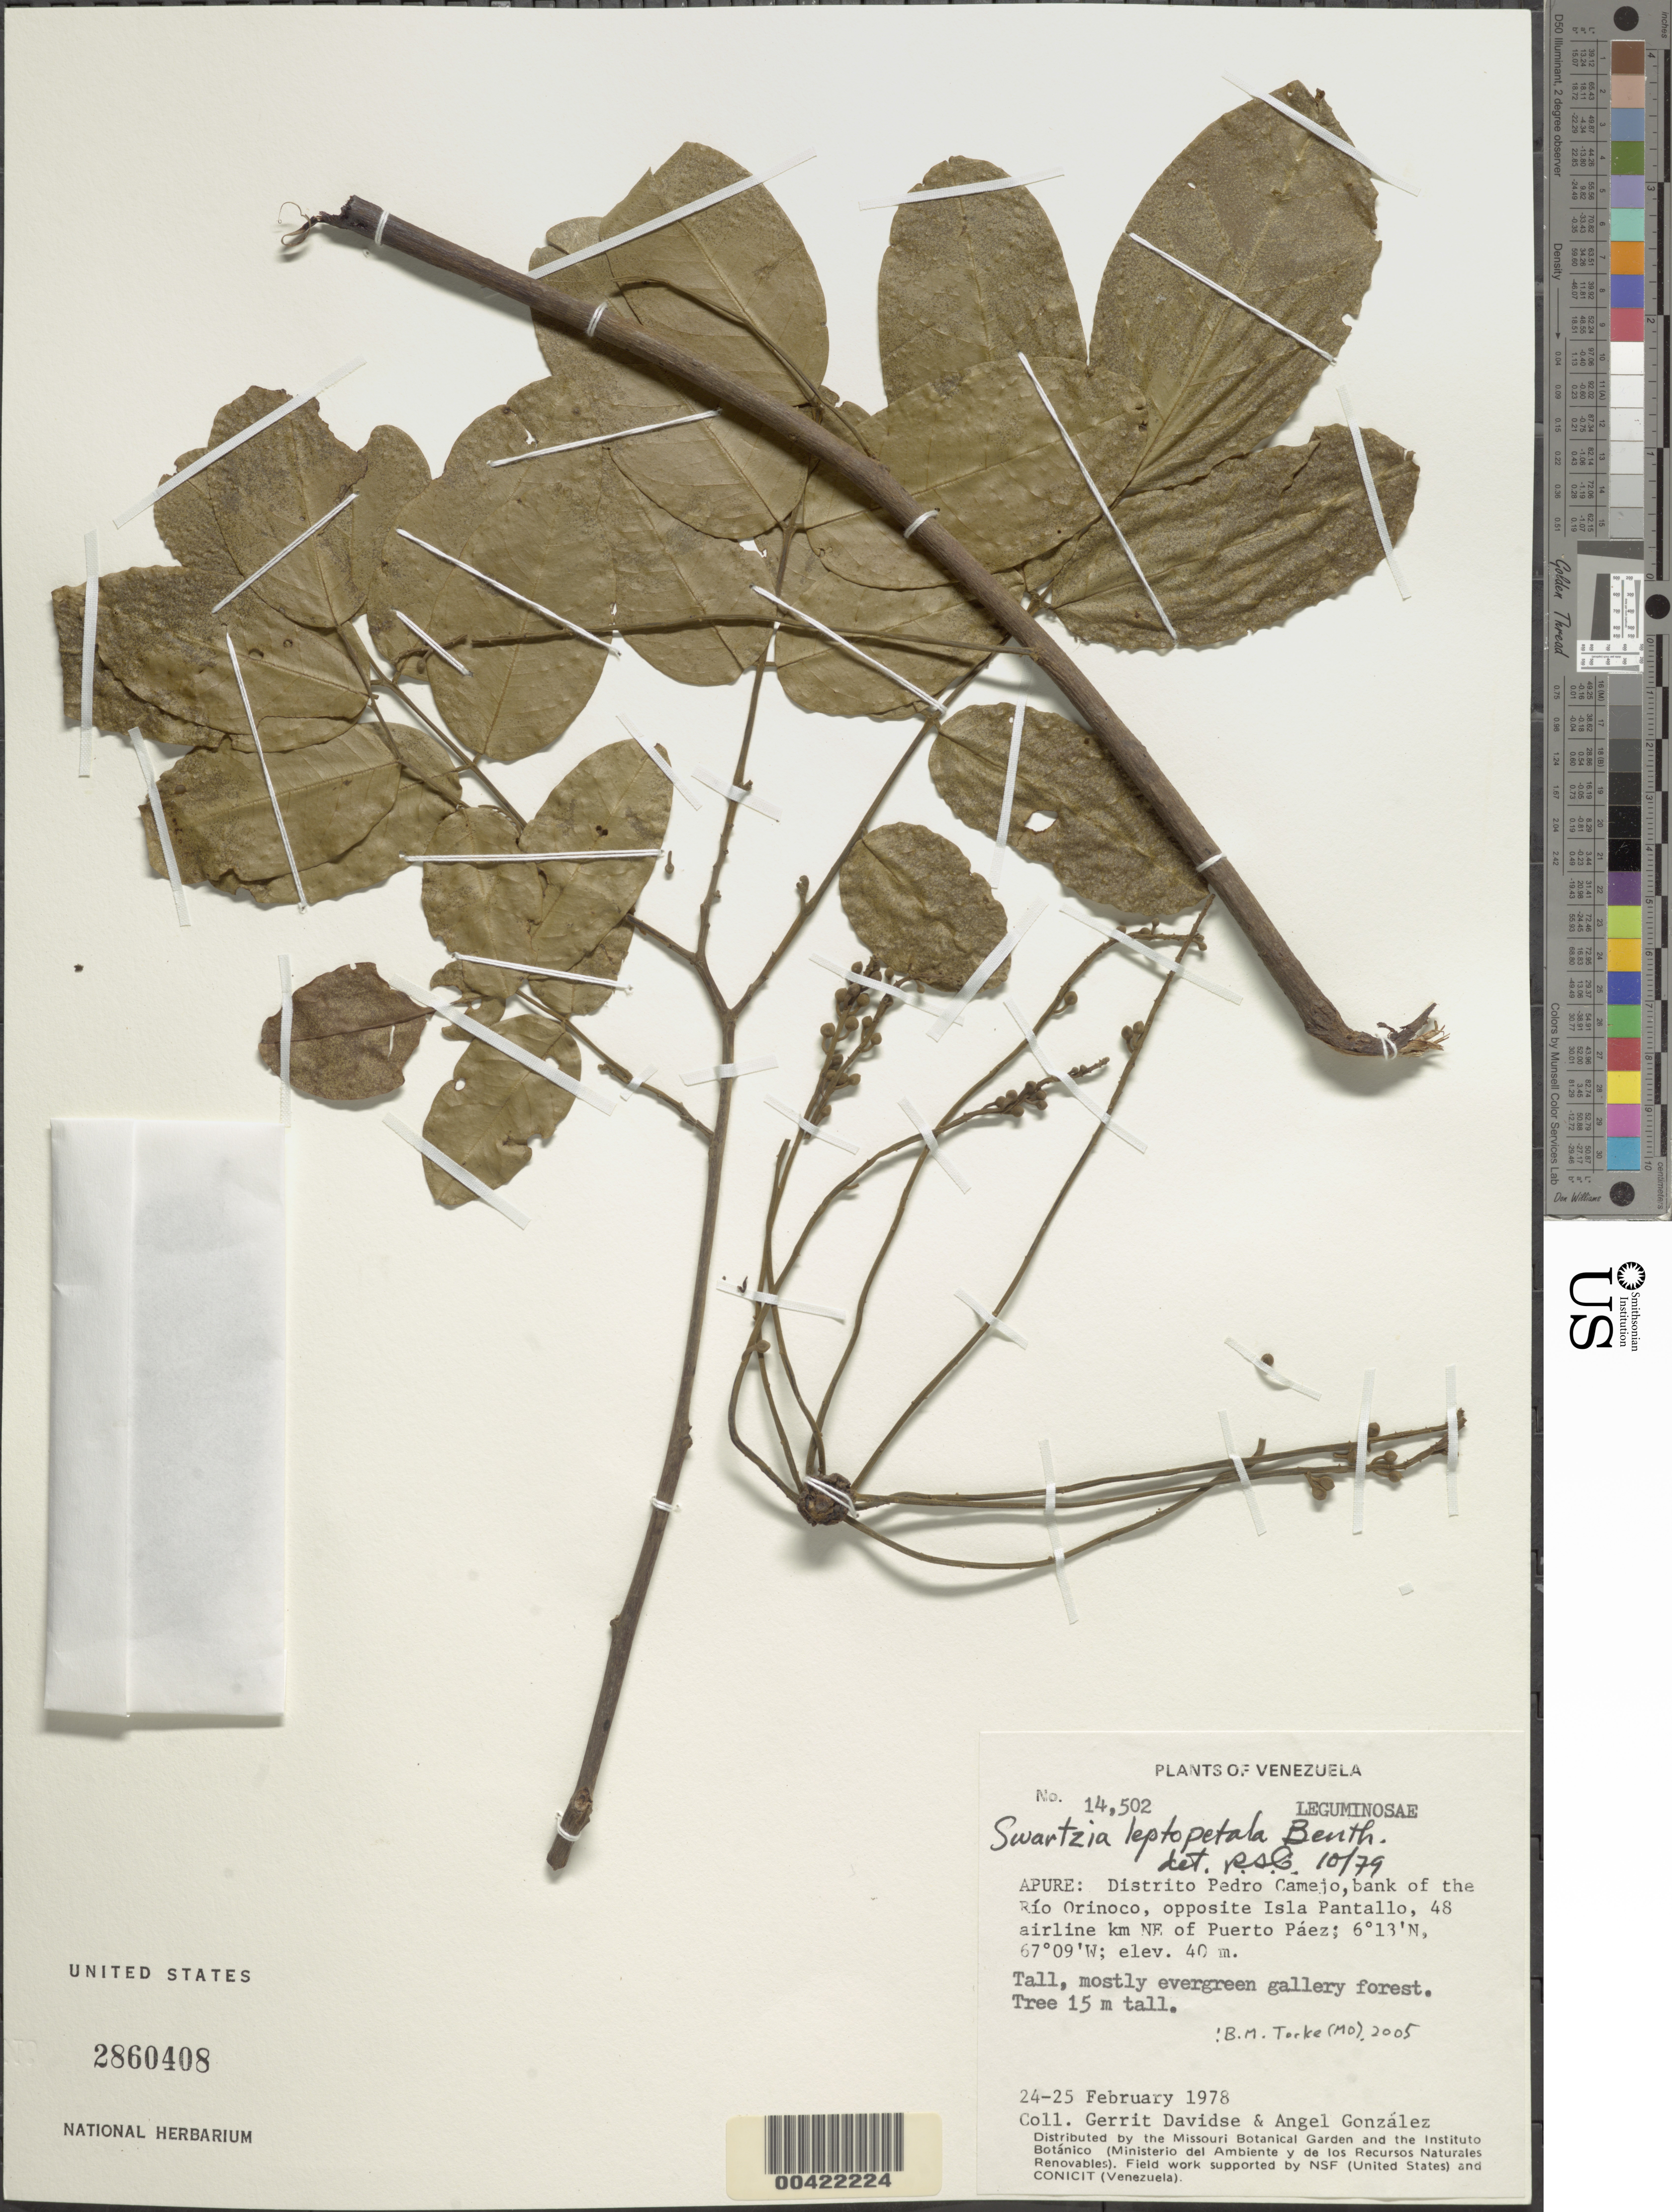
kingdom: Plantae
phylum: Tracheophyta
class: Magnoliopsida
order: Fabales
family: Fabaceae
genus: Swartzia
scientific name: Swartzia leptopetala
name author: Benth.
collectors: G. Davidse & A. C. González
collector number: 14502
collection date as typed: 24 Feb 1978 to 25 Feb 1978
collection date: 1978-02-24/1978-02-25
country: Venezuela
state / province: Apure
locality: Isla pantallo, opposite; 48 airline km ne of puerto paez; bank of rio orinoco; distrito pedro camejo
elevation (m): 40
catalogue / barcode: US 2860408